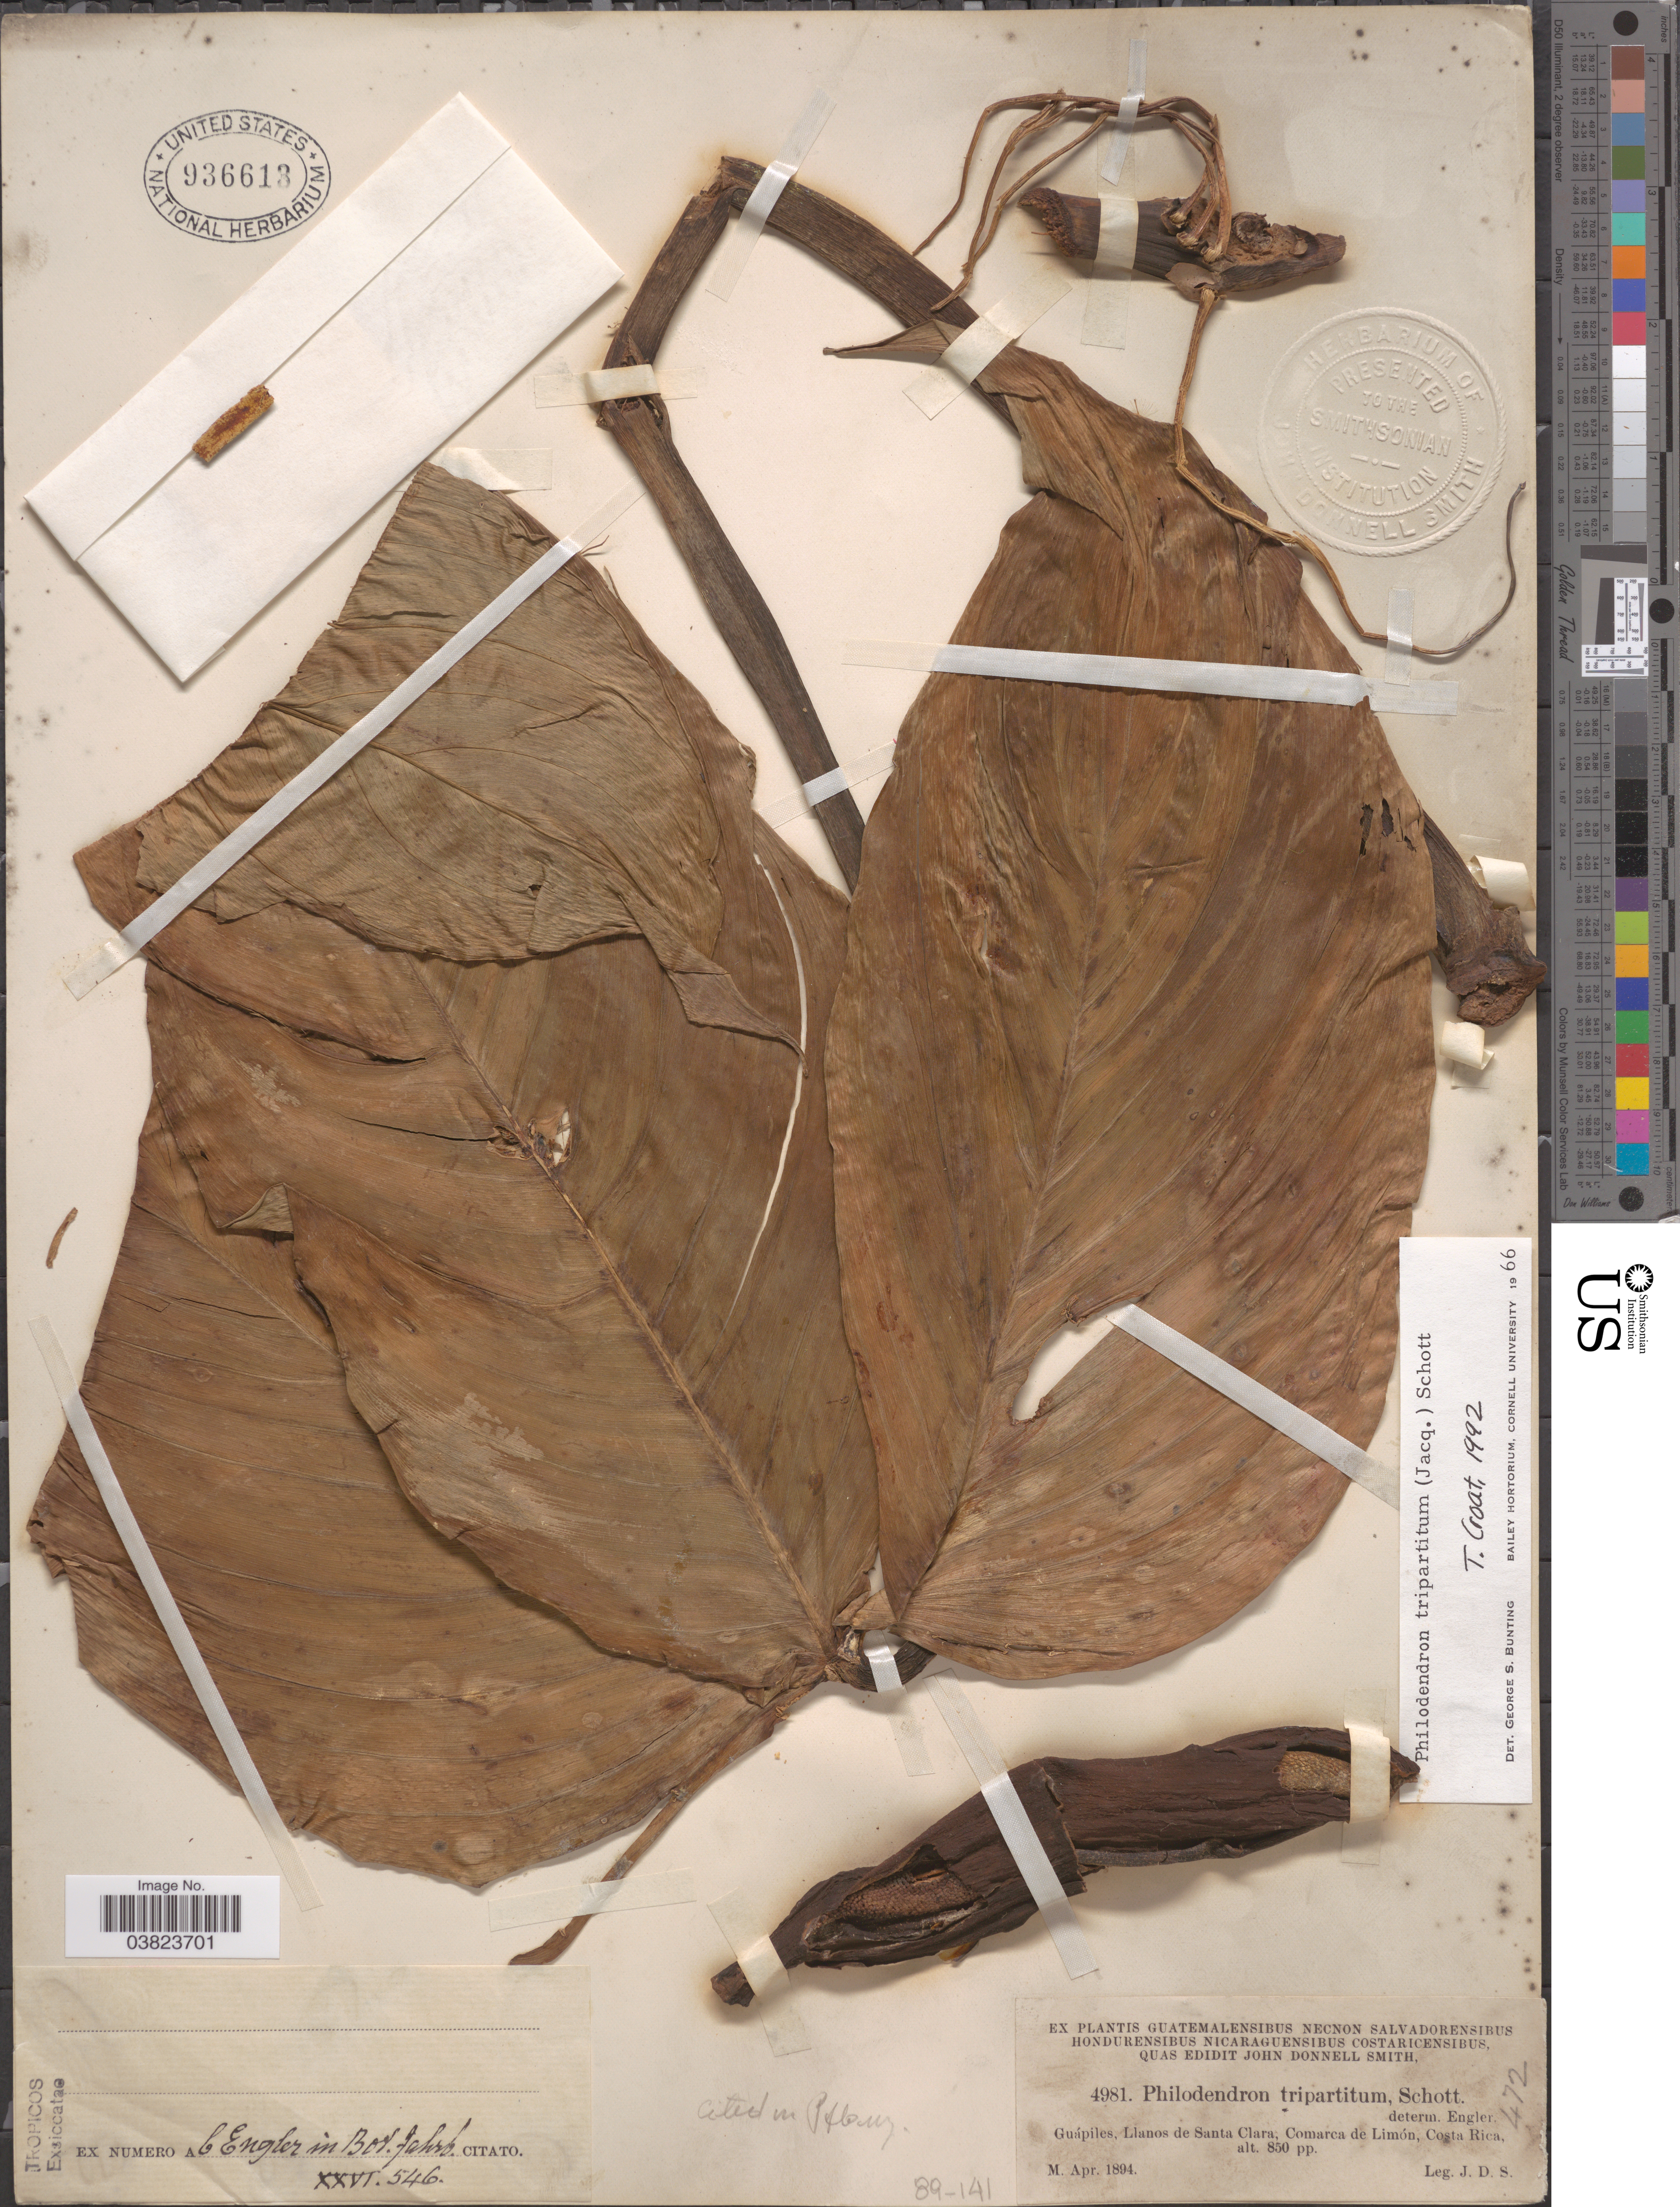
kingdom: Plantae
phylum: Tracheophyta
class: Liliopsida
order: Alismatales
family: Araceae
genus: Philodendron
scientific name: Philodendron tripartitum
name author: (Jacq.) Schott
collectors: J. Donnell Smith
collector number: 4981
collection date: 1804-04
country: Costa Rica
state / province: Limón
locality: Guápiles, Llanos de Santa Clara, Comarca de Limón.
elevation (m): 259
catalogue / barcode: US 936613